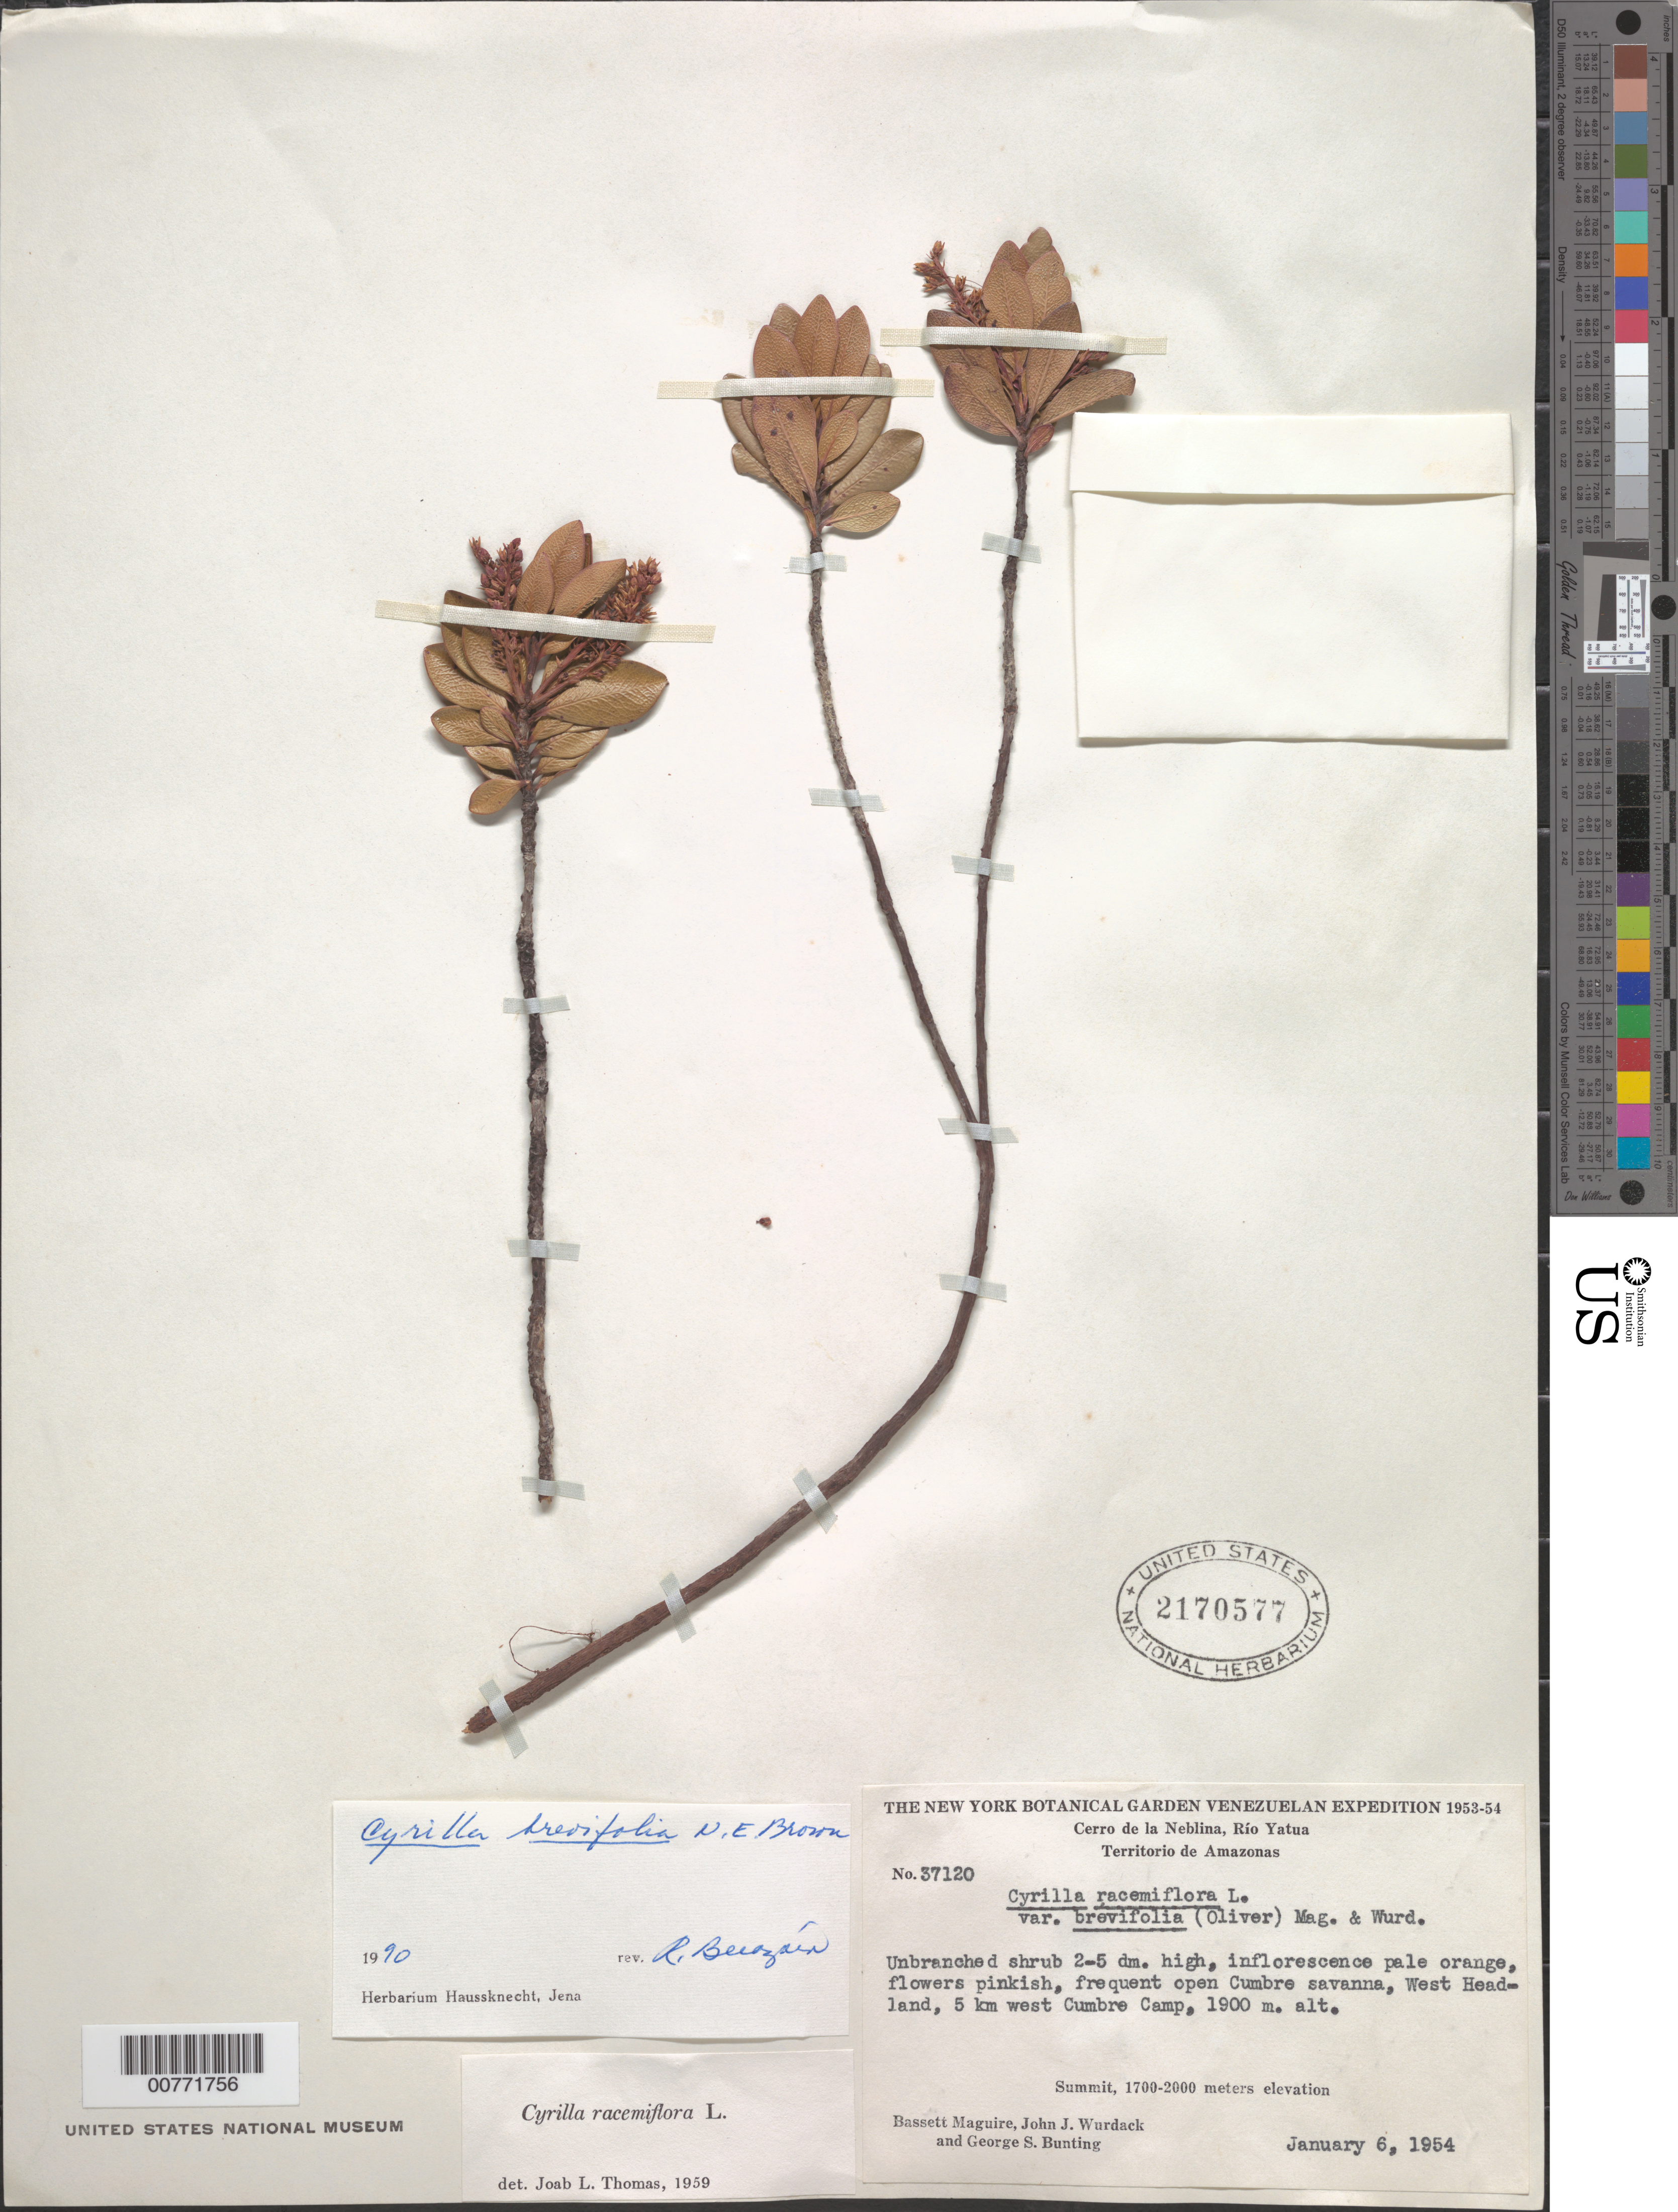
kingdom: Plantae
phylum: Tracheophyta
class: Magnoliopsida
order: Ericales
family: Cyrillaceae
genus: Cyrilla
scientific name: Cyrilla brevifolia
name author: N.E. Br.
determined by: Berozain, R.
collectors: B. Maguire, J. J. Wurdack & G. S. Bunting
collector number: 37120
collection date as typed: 6-Jan-54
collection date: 1954-01-06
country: Venezuela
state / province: Amazonas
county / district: Río Negro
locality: Cerro de la Neblina, Río Yatua, 5 km W of Cumbre Camp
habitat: West Headland, open cumbre savanna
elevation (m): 1900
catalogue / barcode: US 2170577